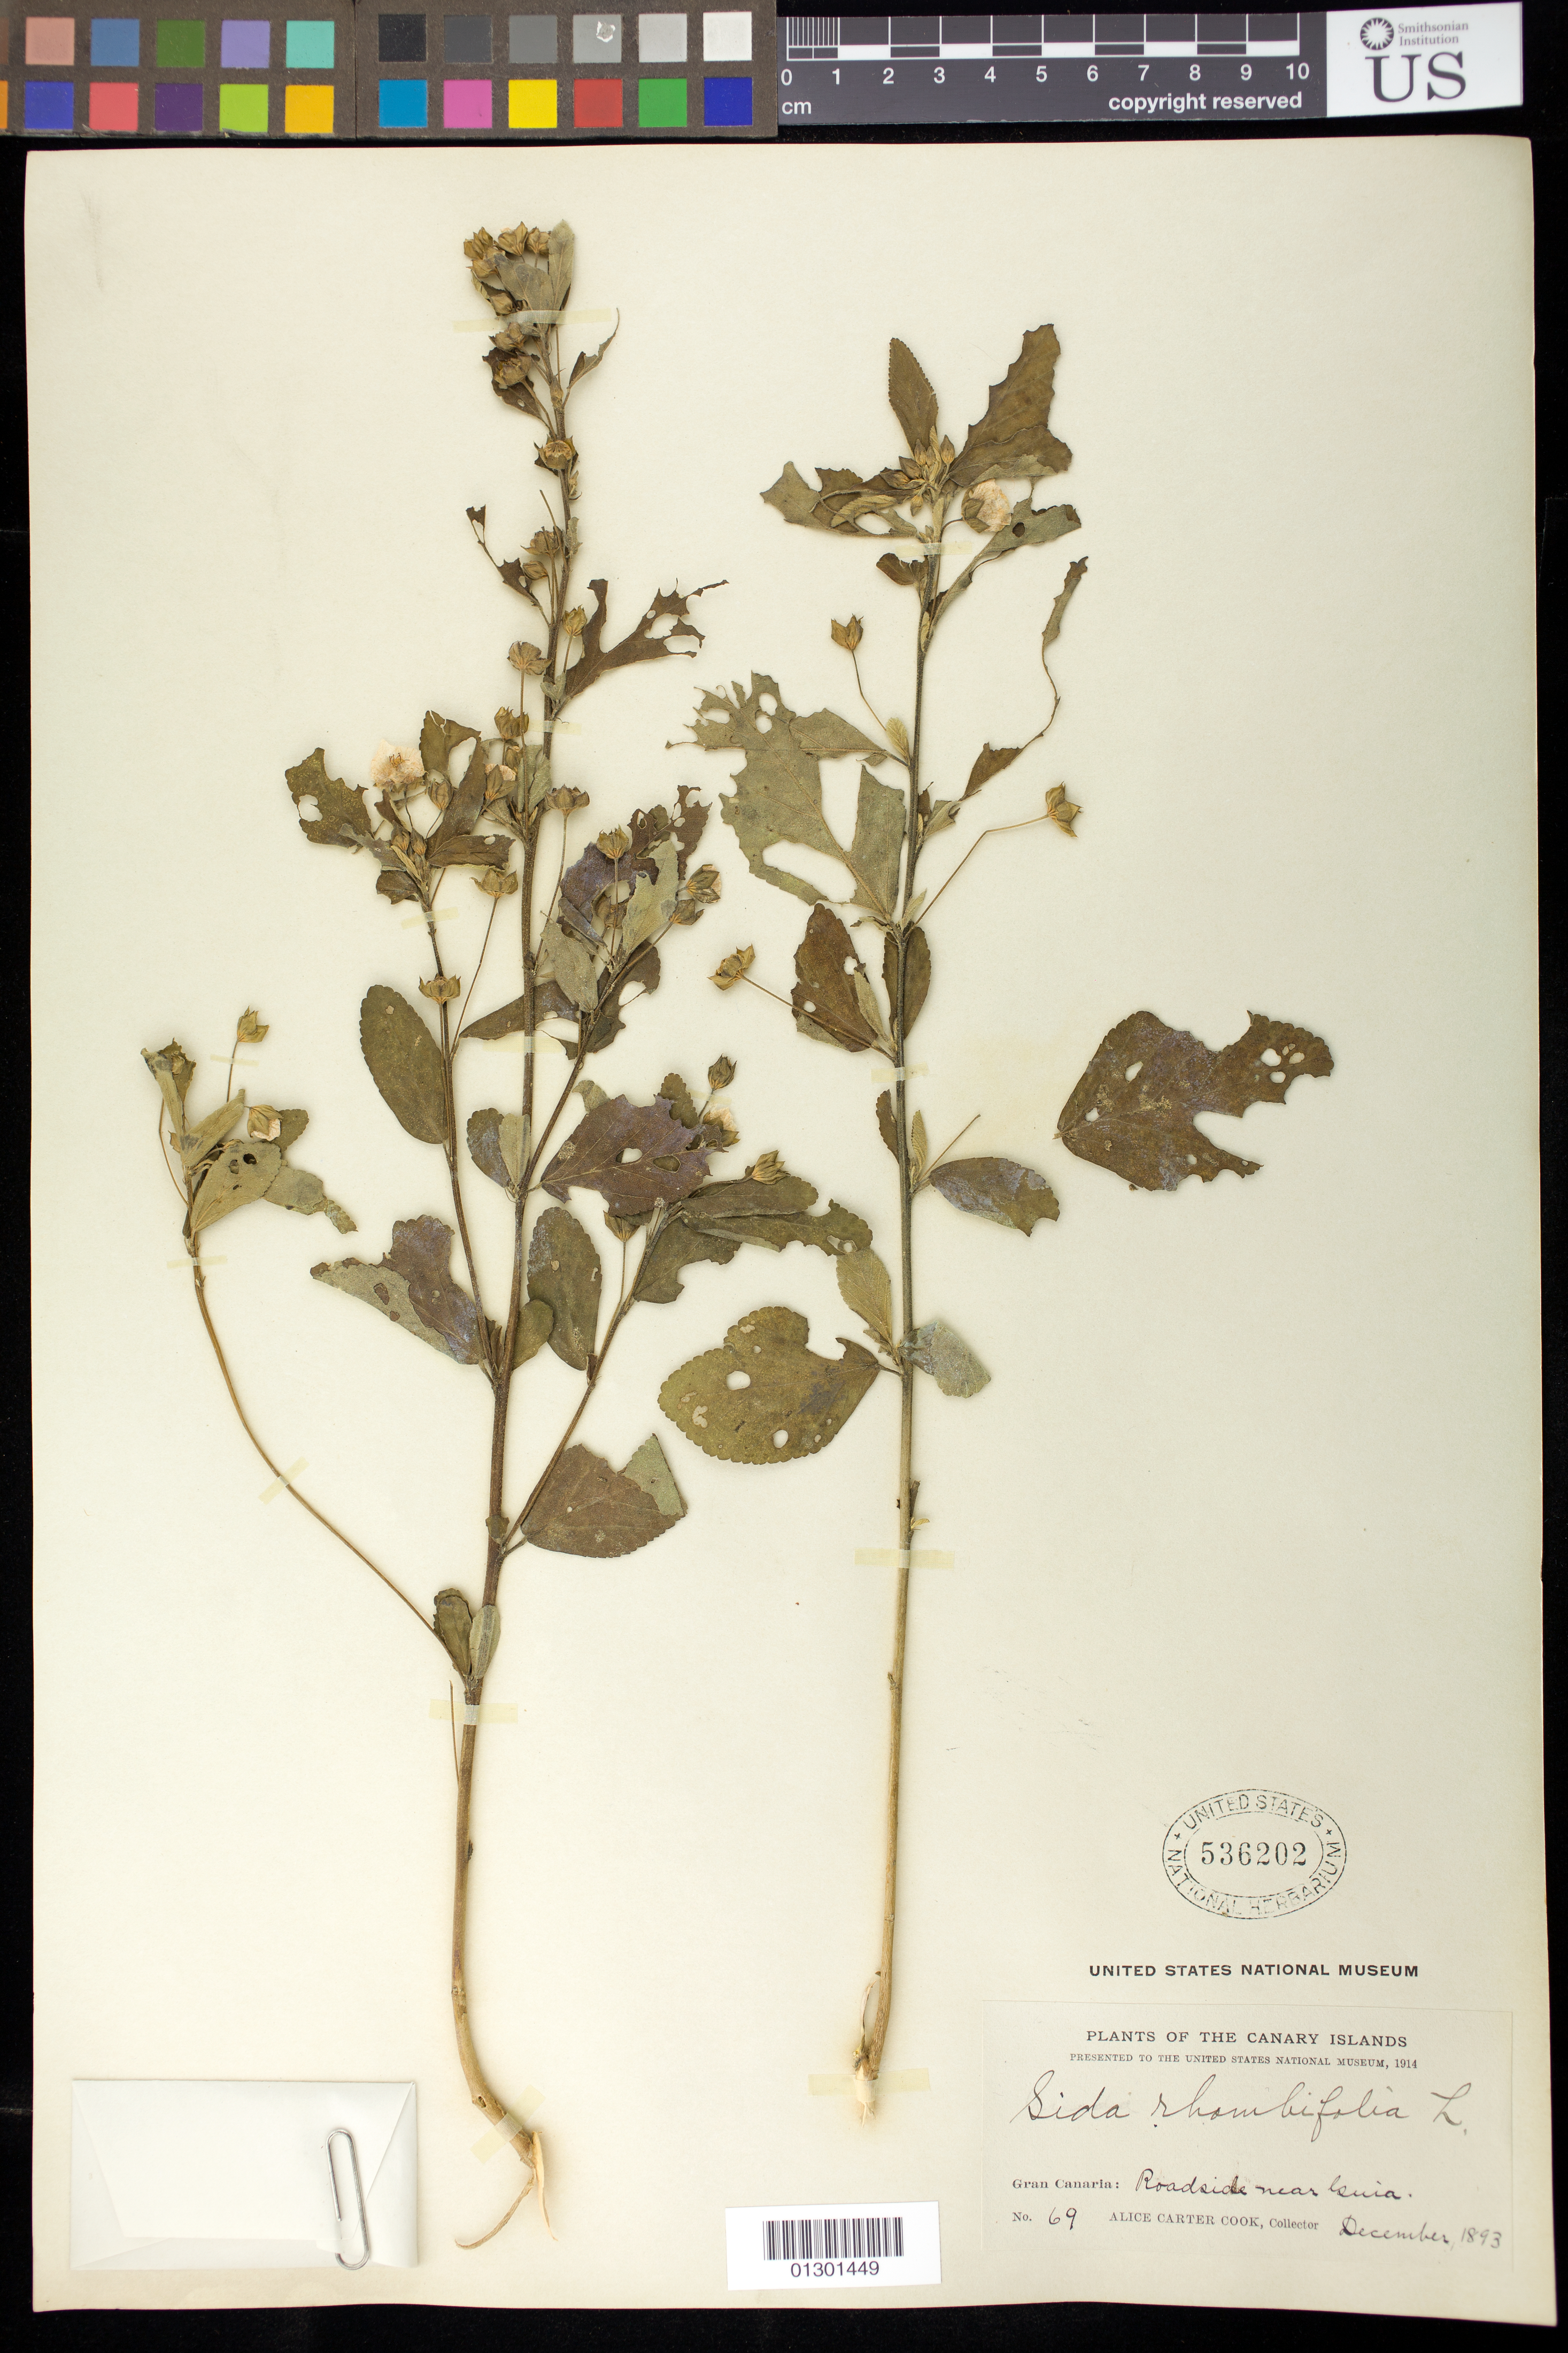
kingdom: Plantae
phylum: Tracheophyta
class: Magnoliopsida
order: Malvales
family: Malvaceae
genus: Sida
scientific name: Sida rhombifolia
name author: L.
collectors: Alice C. Cook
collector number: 69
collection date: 1893-12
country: Spain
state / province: Canarias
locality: Gran Canaria: roadside near Guia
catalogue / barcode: US 536202